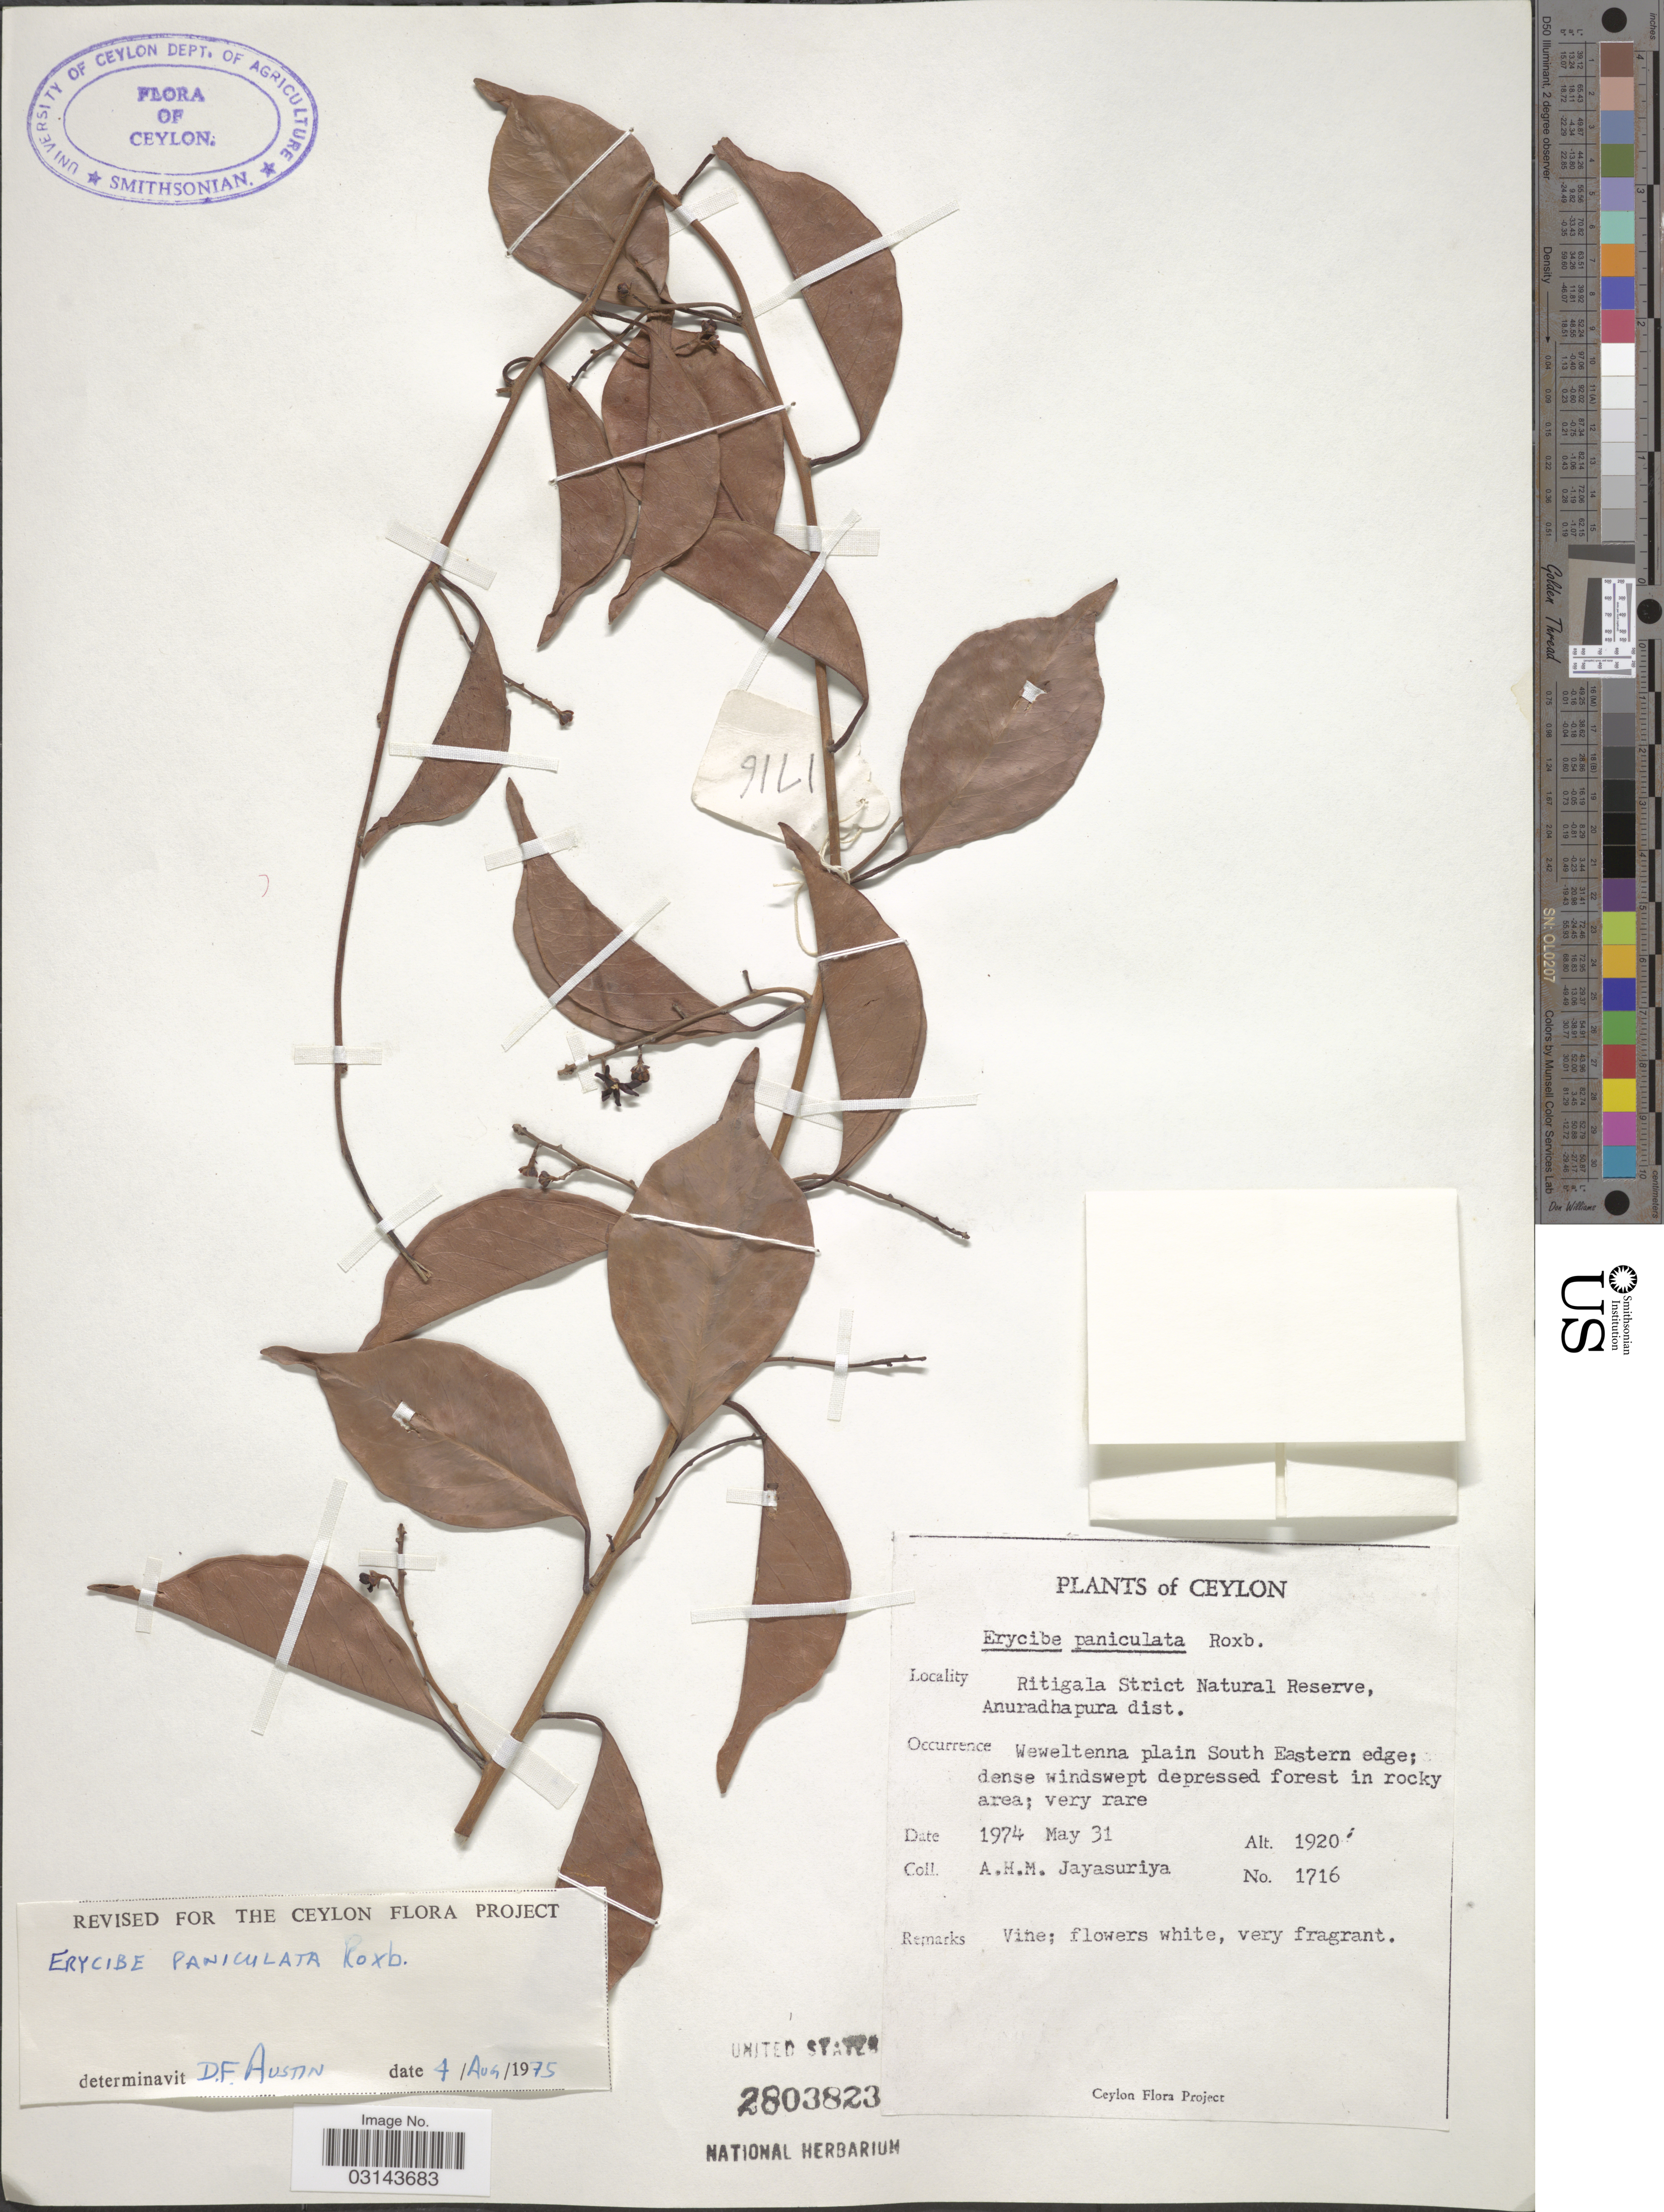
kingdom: Plantae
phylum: Tracheophyta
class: Magnoliopsida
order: Solanales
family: Convolvulaceae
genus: Erycibe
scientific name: Erycibe paniculata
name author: Roxb.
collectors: A. H. Jayasuriya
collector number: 1716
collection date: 1974-05-31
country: Sri Lanka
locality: Ceylon. Ritigala Strict Natural Reserve, Anuradhapura dist.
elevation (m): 585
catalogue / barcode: US 2803823